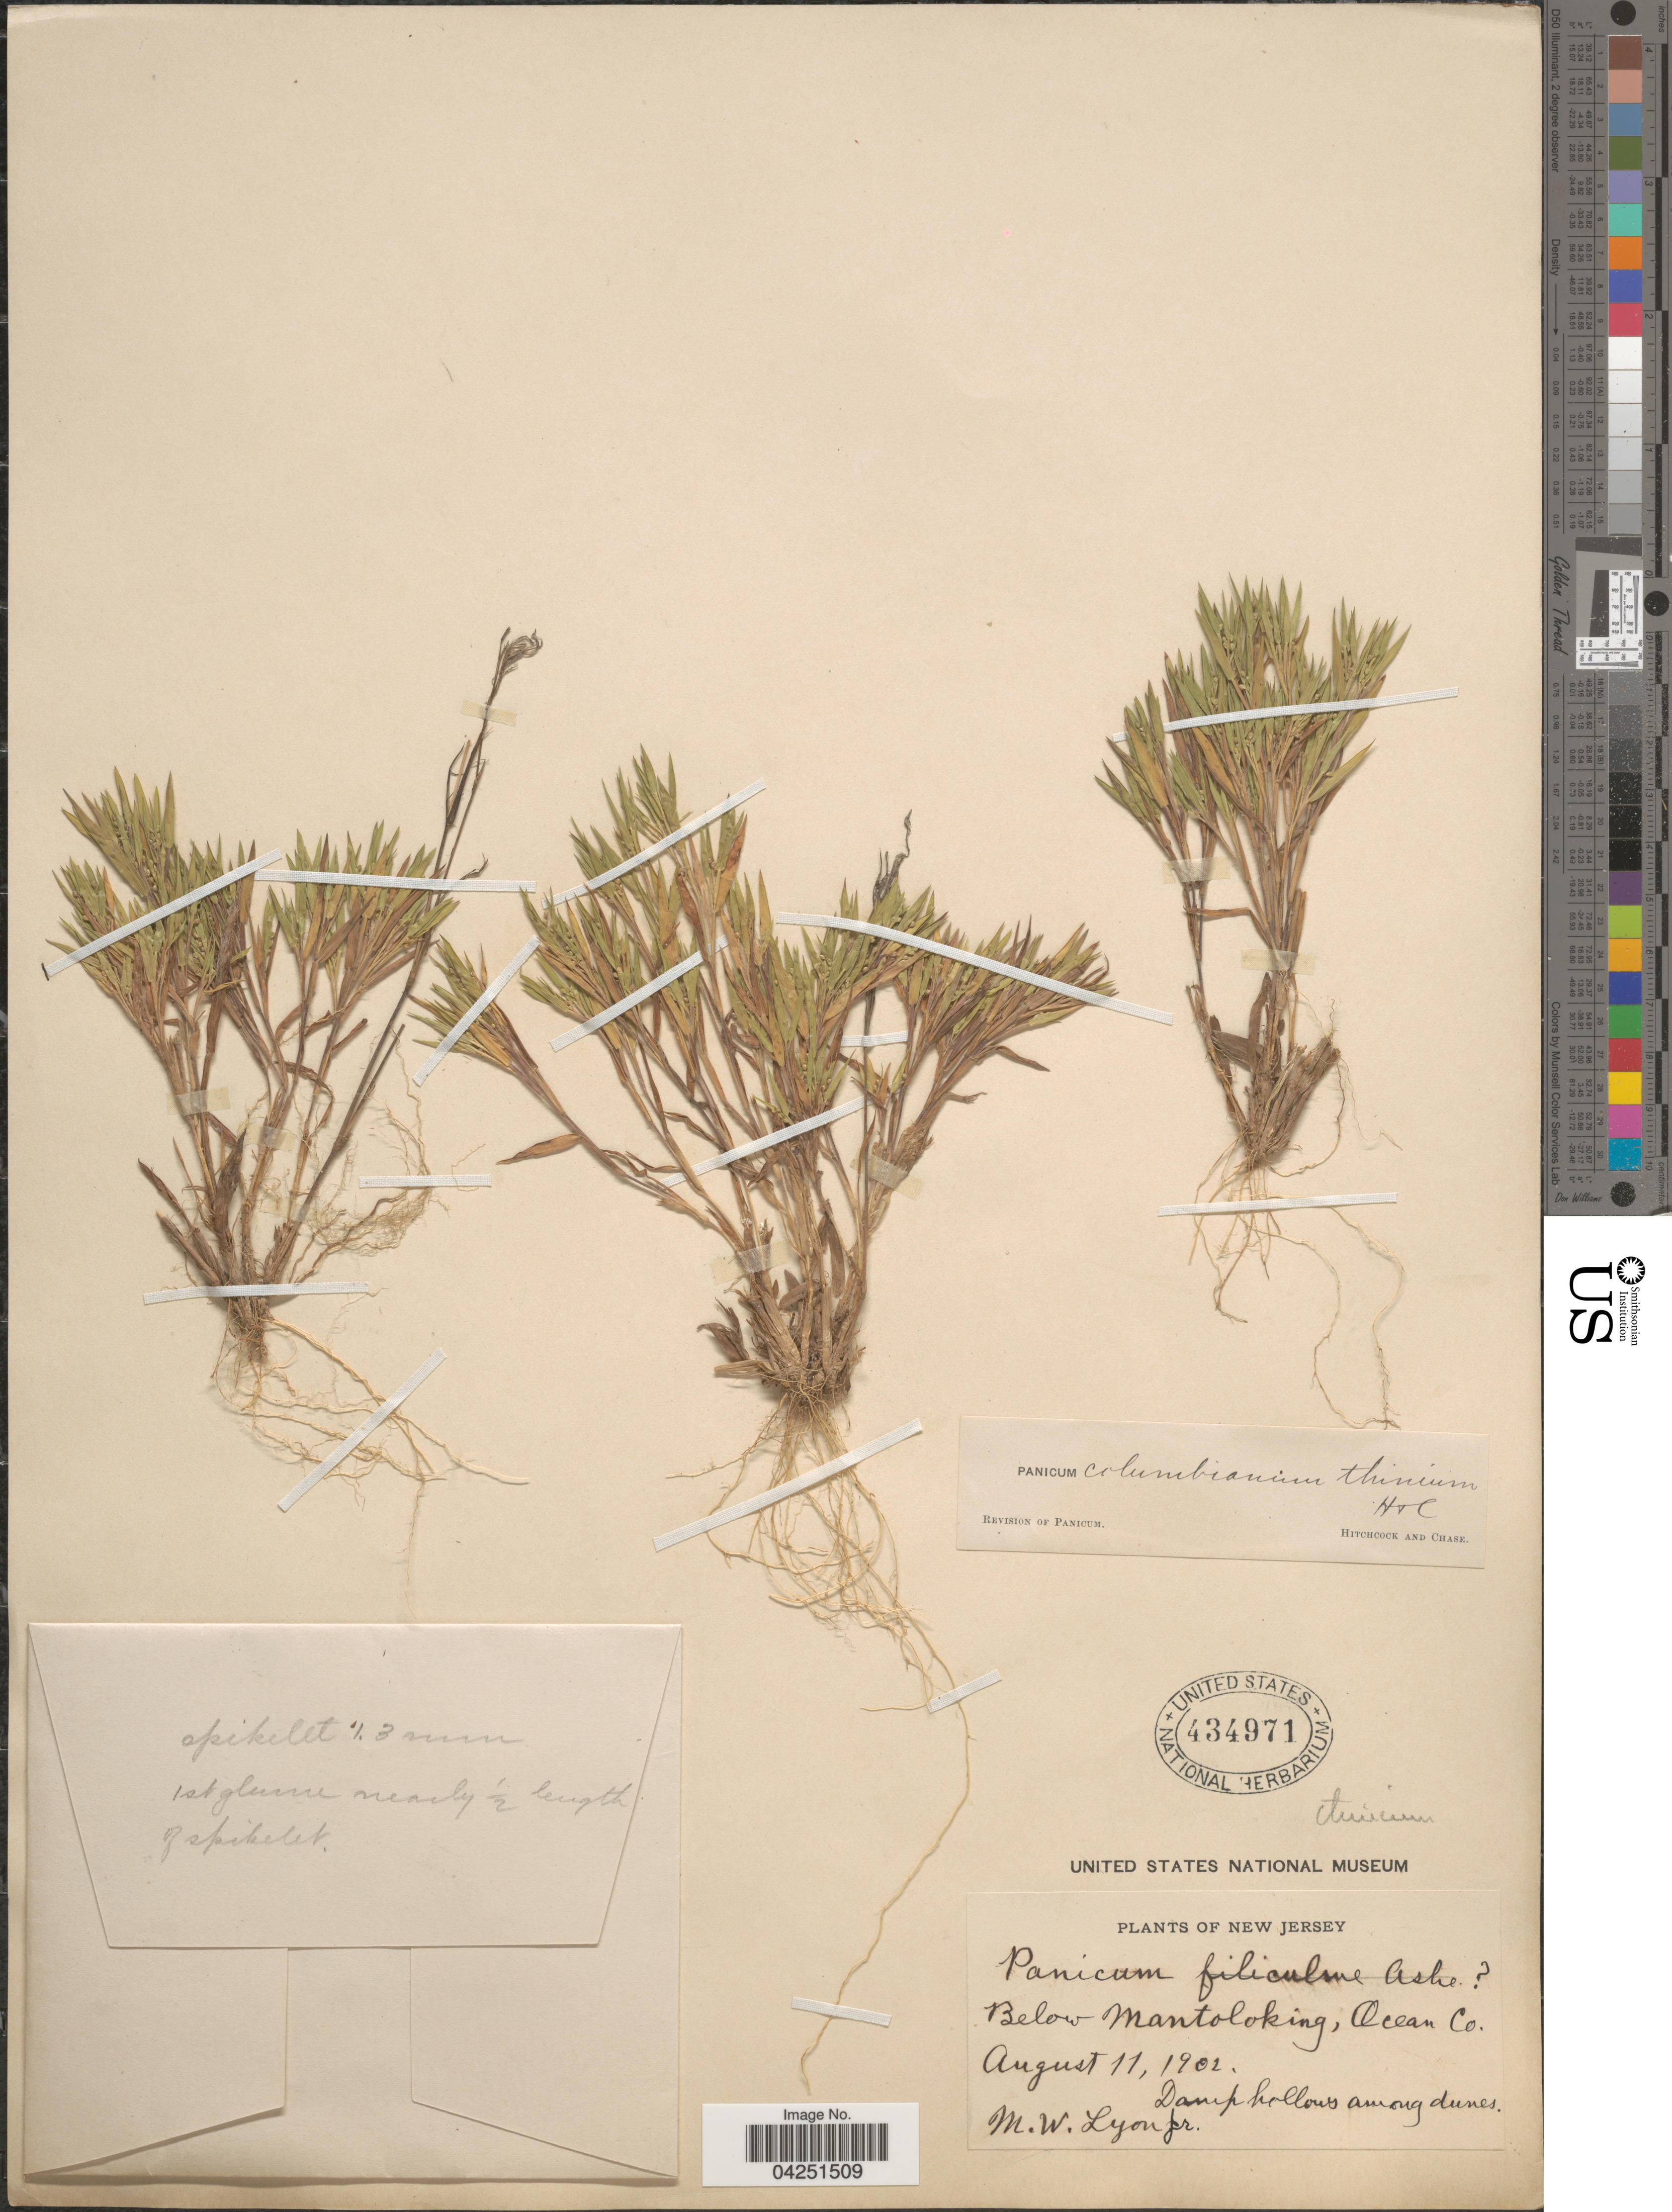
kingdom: Plantae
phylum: Tracheophyta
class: Liliopsida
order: Poales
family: Poaceae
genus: Dichanthelium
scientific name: Dichanthelium acuminatum var. acuminatum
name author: (Sw.) Gould & C.A. Clark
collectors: M. Lyon Jr.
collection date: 1902-08-11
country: United States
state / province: New Jersey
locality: Below Mantoloking, Ocean Co.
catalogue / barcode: US 434971